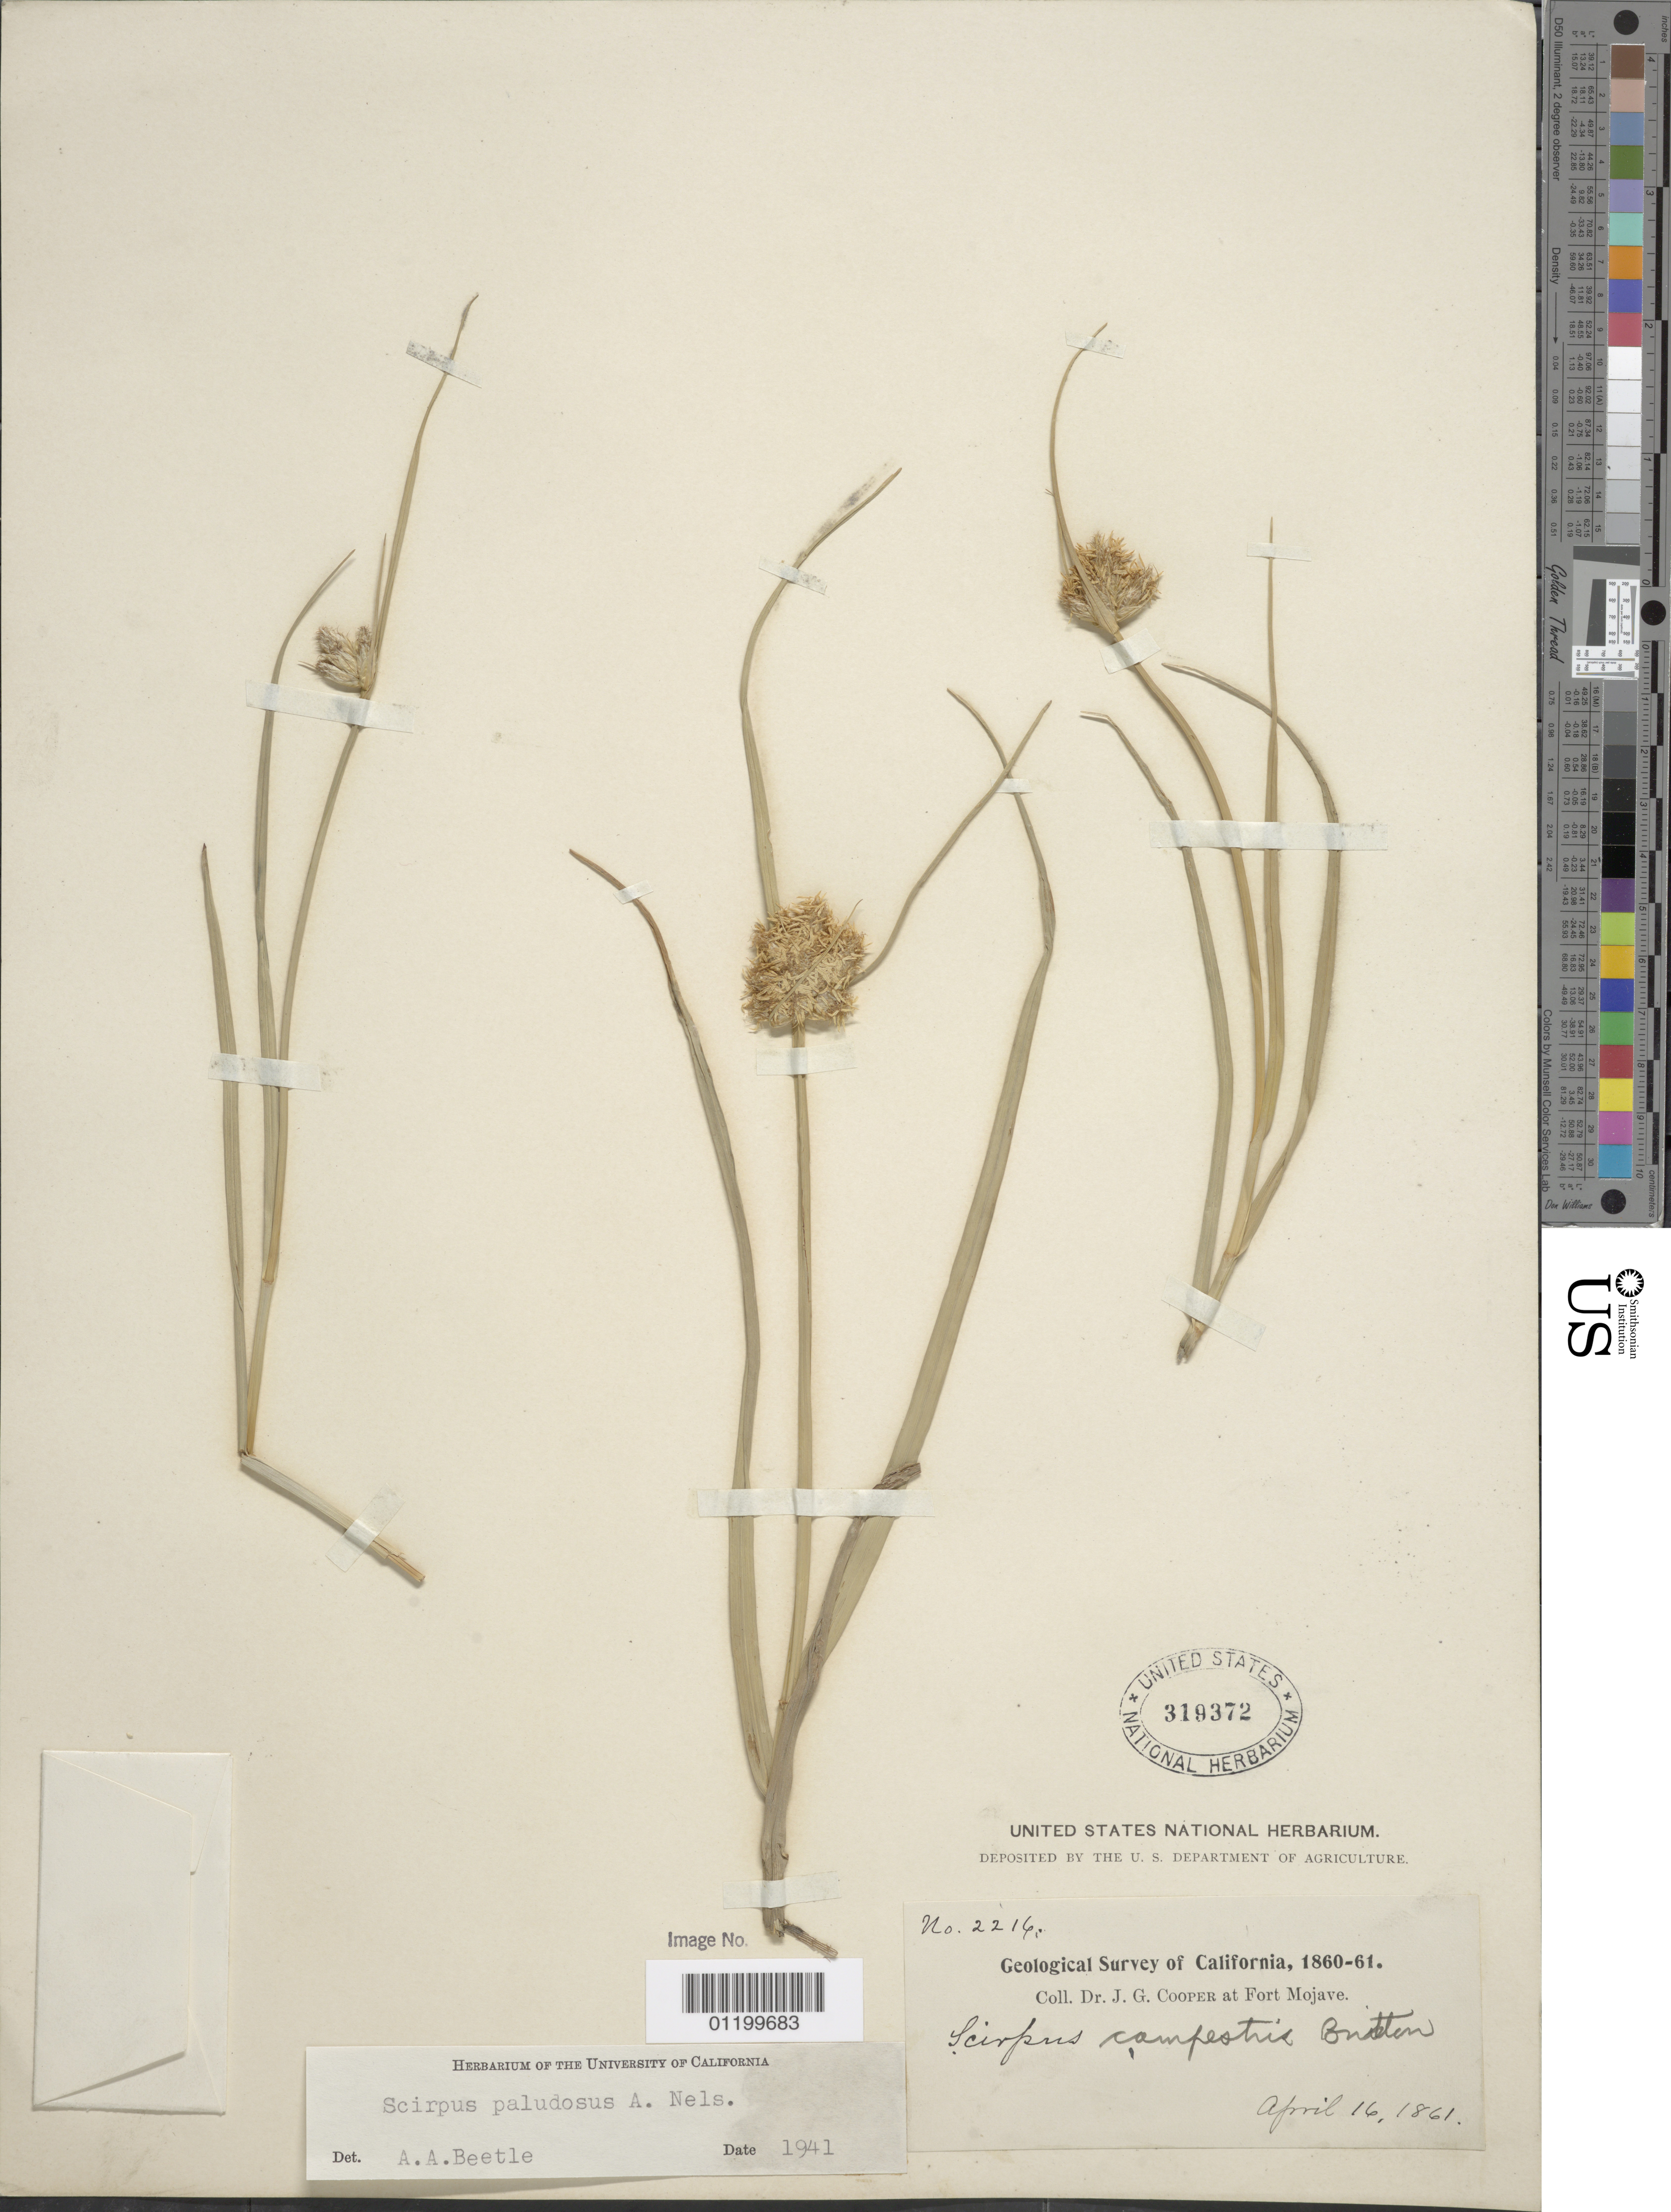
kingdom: Plantae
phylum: Tracheophyta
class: Liliopsida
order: Poales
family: Cyperaceae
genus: Bolboschoenus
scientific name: Bolboschoenus maritimus subsp. paludosus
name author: (A. Nelson) T. Koyama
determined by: Strong, Mark T., (BOT), Smithsonian Institution - National Museum of Natural History (UNITED STATES)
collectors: J. G. Cooper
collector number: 2216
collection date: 1861-04-16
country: United States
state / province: California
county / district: San Bernardino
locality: Fort Mojave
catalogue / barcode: US 319372